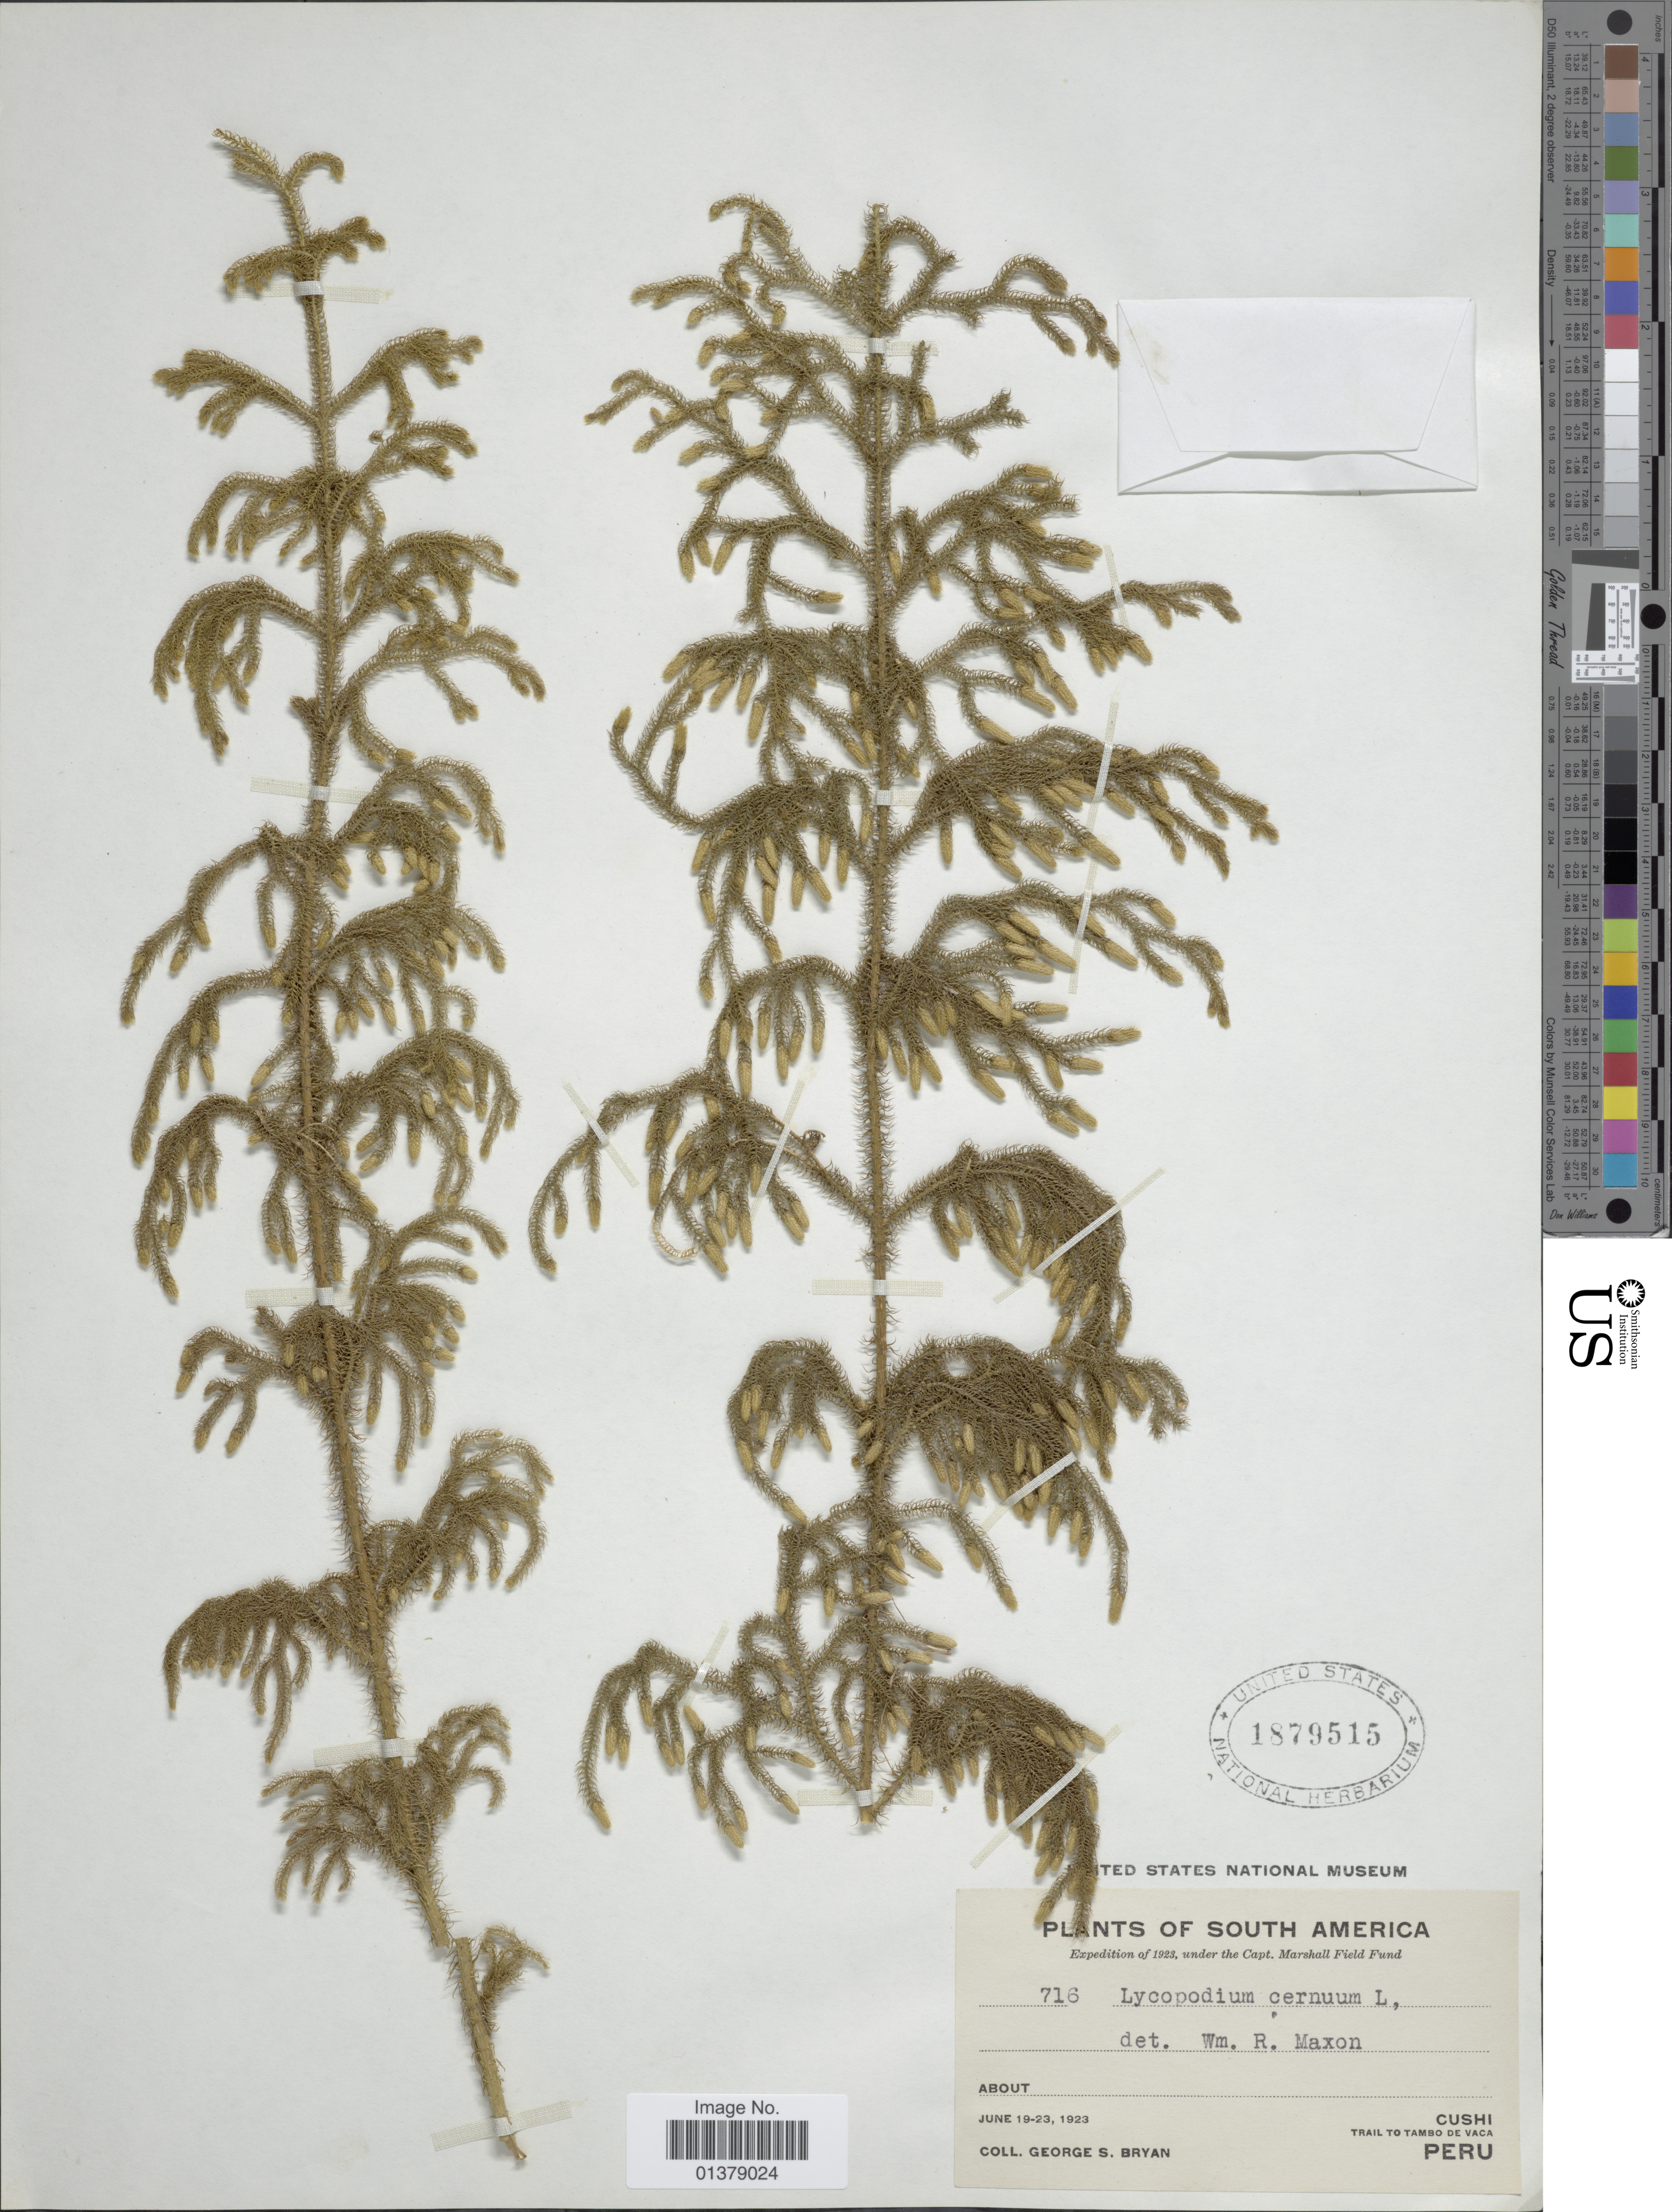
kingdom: Plantae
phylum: Tracheophyta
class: Lycopodiopsida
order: Lycopodiales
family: Lycopodiaceae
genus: Palhinhaea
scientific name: Palhinhaea cernua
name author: (L.) Vasc. & Franco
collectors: G. S. Bryan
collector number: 716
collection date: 1923-06-19/1923-06-23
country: Peru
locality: Cushi, Trail to Tambo de Vaca,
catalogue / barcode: US 1879515